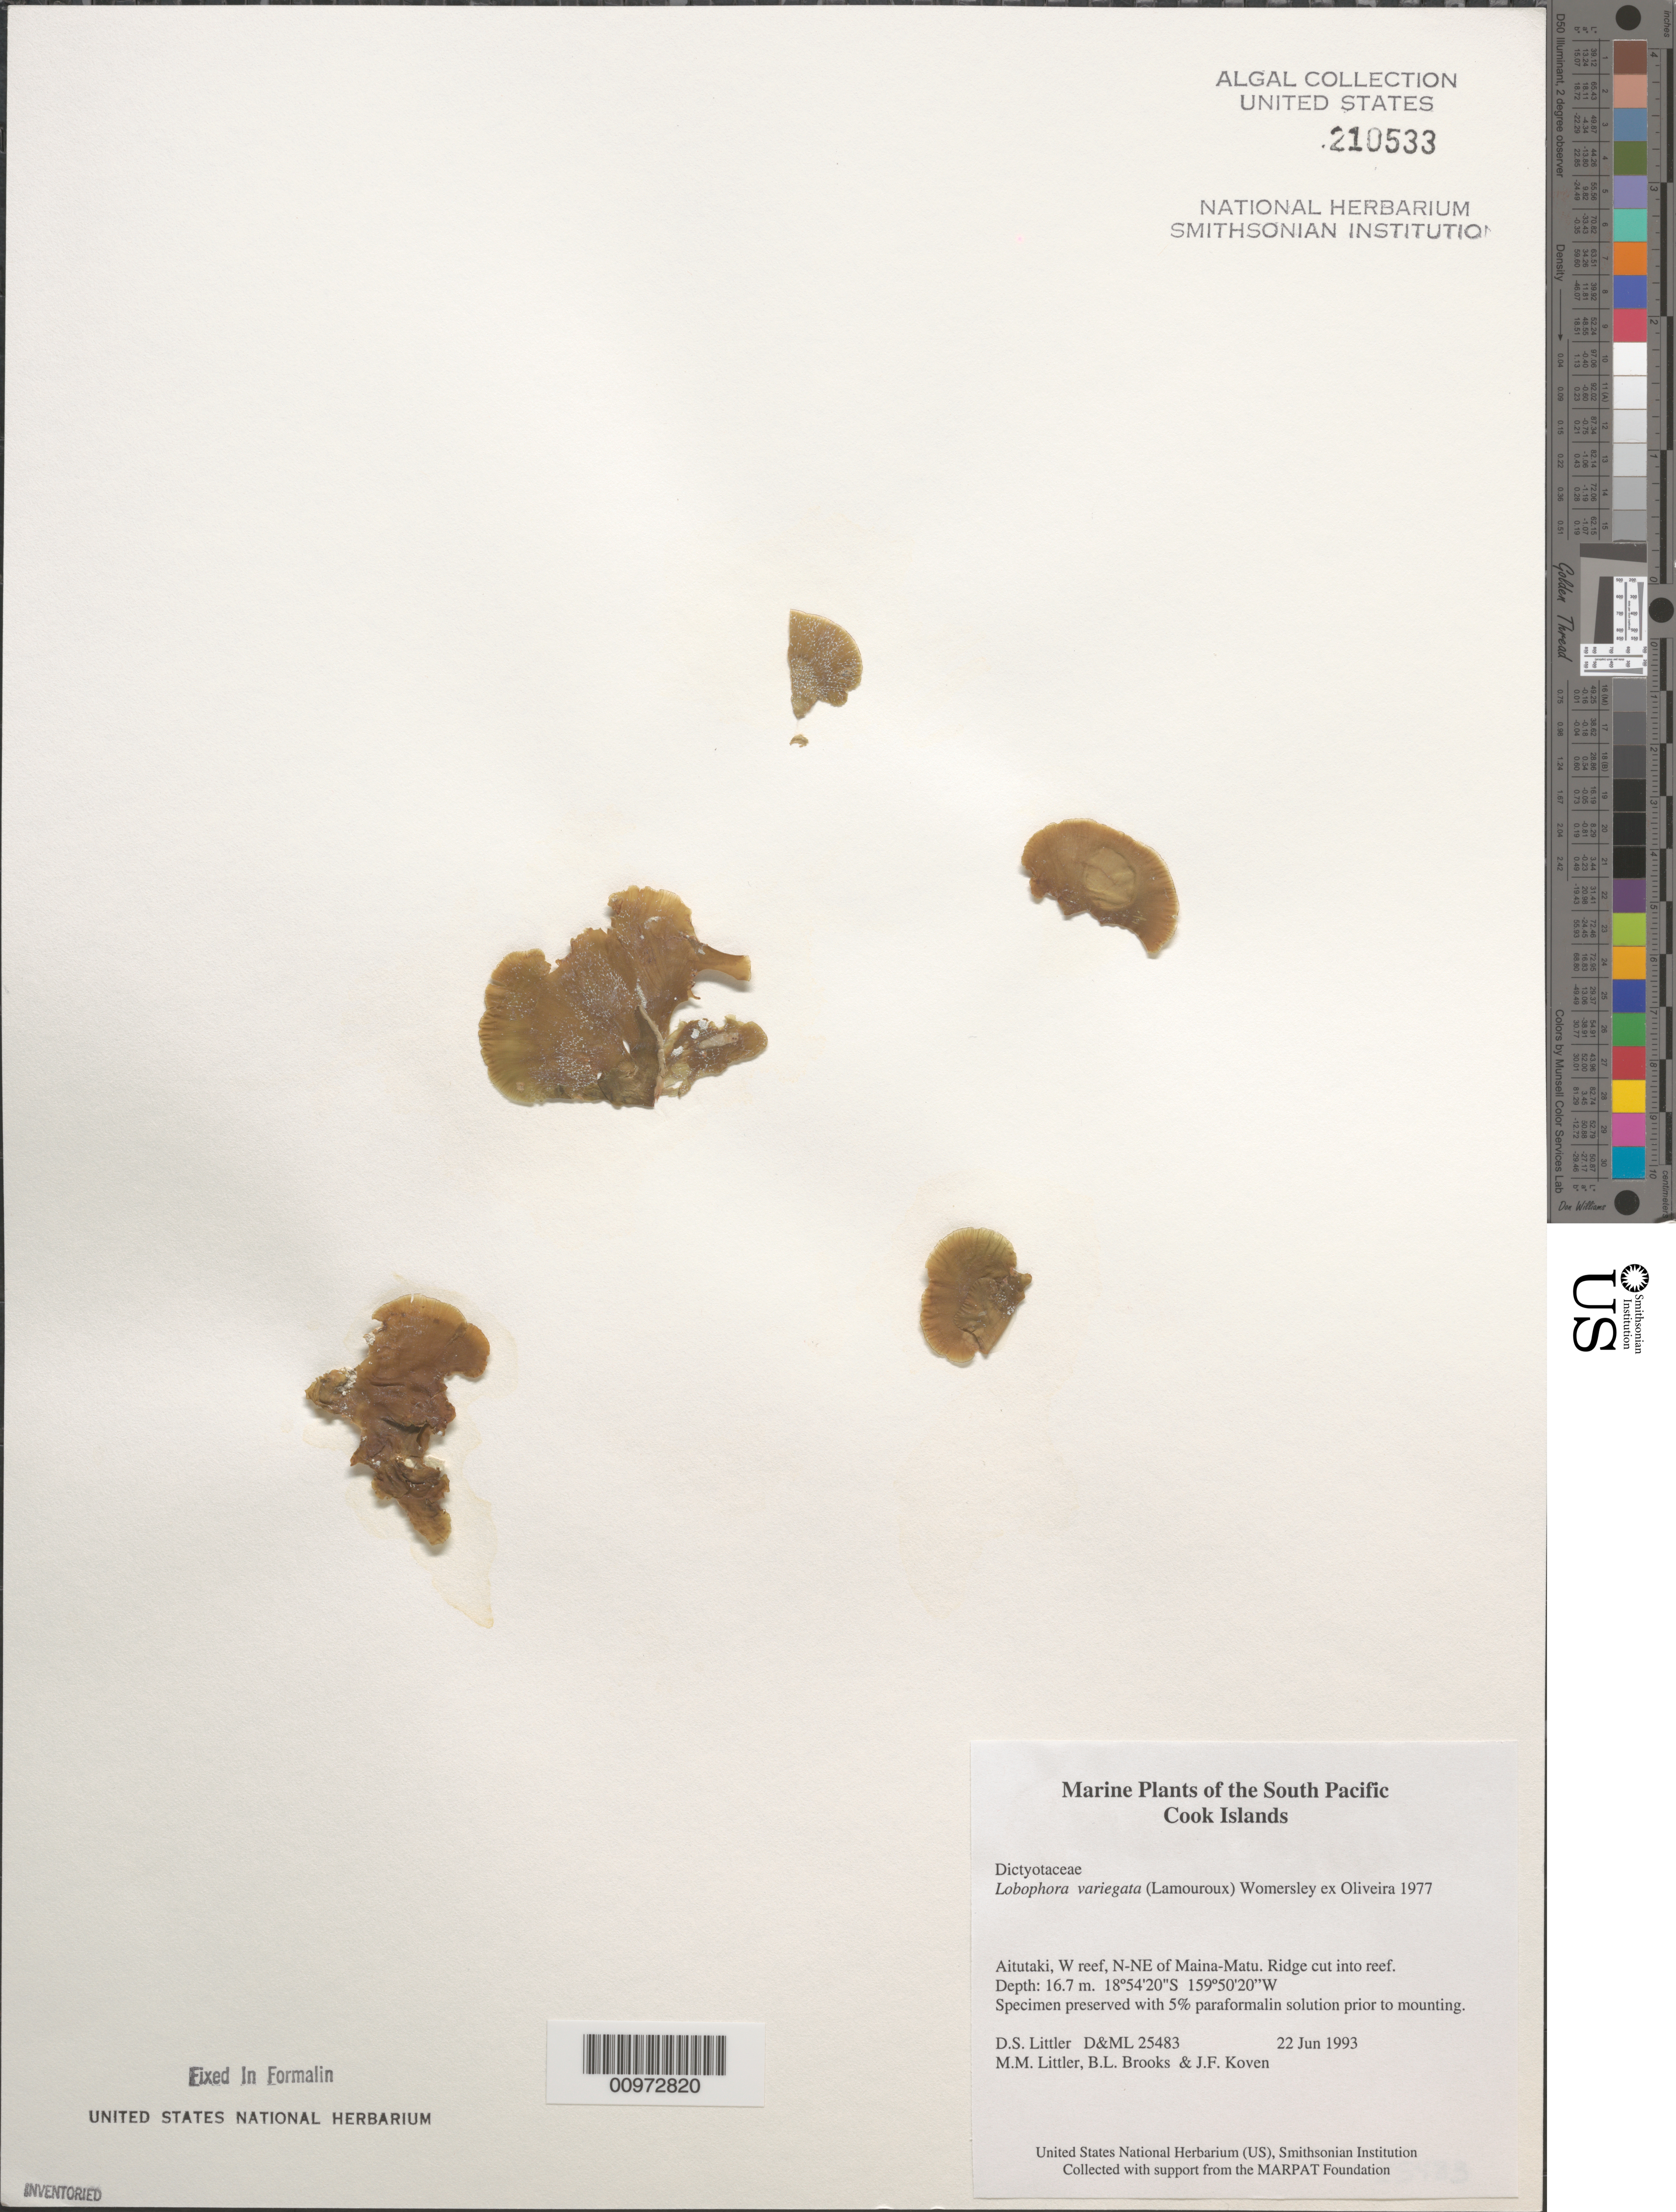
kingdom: Chromista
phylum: Ochrophyta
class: Phaeophyceae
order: Dictyotales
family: Dictyotaceae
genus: Lobophora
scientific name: Lobophora variegata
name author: (J.V.Lamouroux) Womersley & E.C. Oliveira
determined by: Brooks, B. L., (BOT), Smithsonian Institution - National Museum of Natural History (UNITED STATES)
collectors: D. S. Littler, M. M. Littler, B. Brooks & J. Koven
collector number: D&ML 25483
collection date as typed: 22 Jun 1993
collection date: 1993-06-22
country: Cook Islands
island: Aitutaki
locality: West reef, north northeast of Maina-Matu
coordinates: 18 54'20"S, 159 50'20"W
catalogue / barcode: US 210533